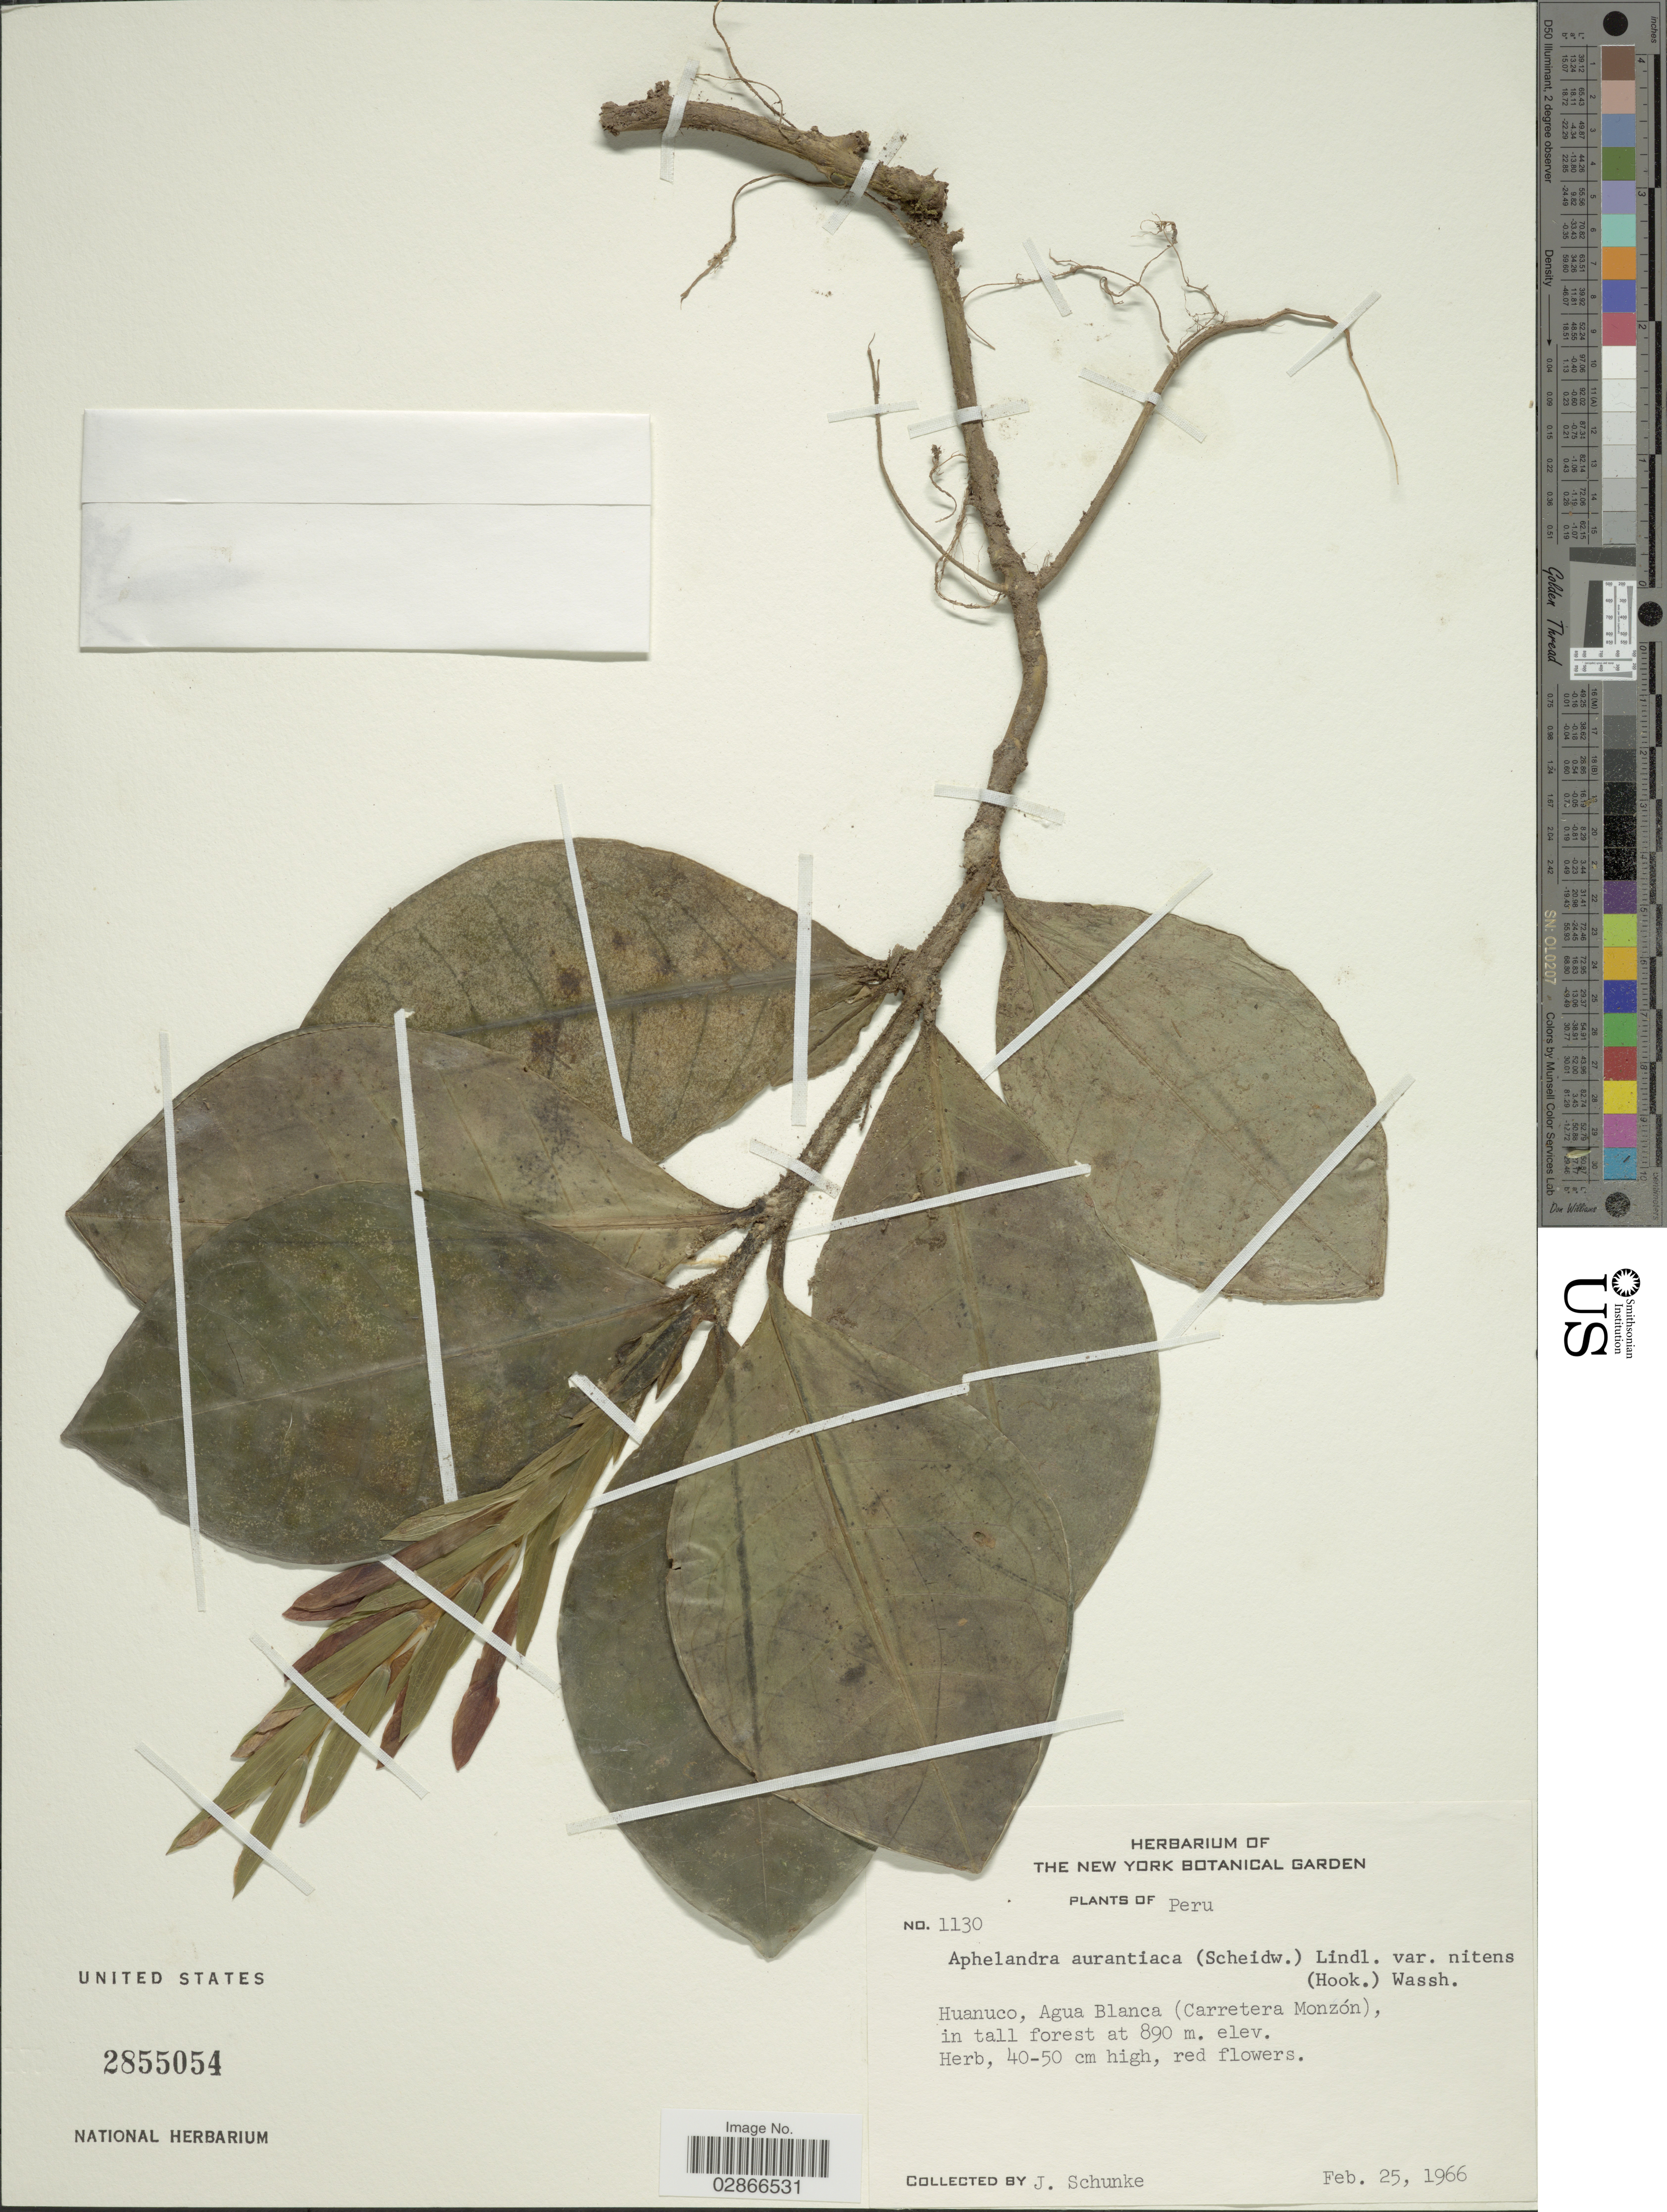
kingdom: Plantae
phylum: Tracheophyta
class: Magnoliopsida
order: Lamiales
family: Acanthaceae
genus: Aphelandra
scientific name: Aphelandra aurantiaca var. nitens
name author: (Hook.) Wassh.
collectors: J. Schunke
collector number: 1130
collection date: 1966-02-25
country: Peru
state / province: Huánuco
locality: Agua Blanca (Carretera Monzón).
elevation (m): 890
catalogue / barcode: US 2855054